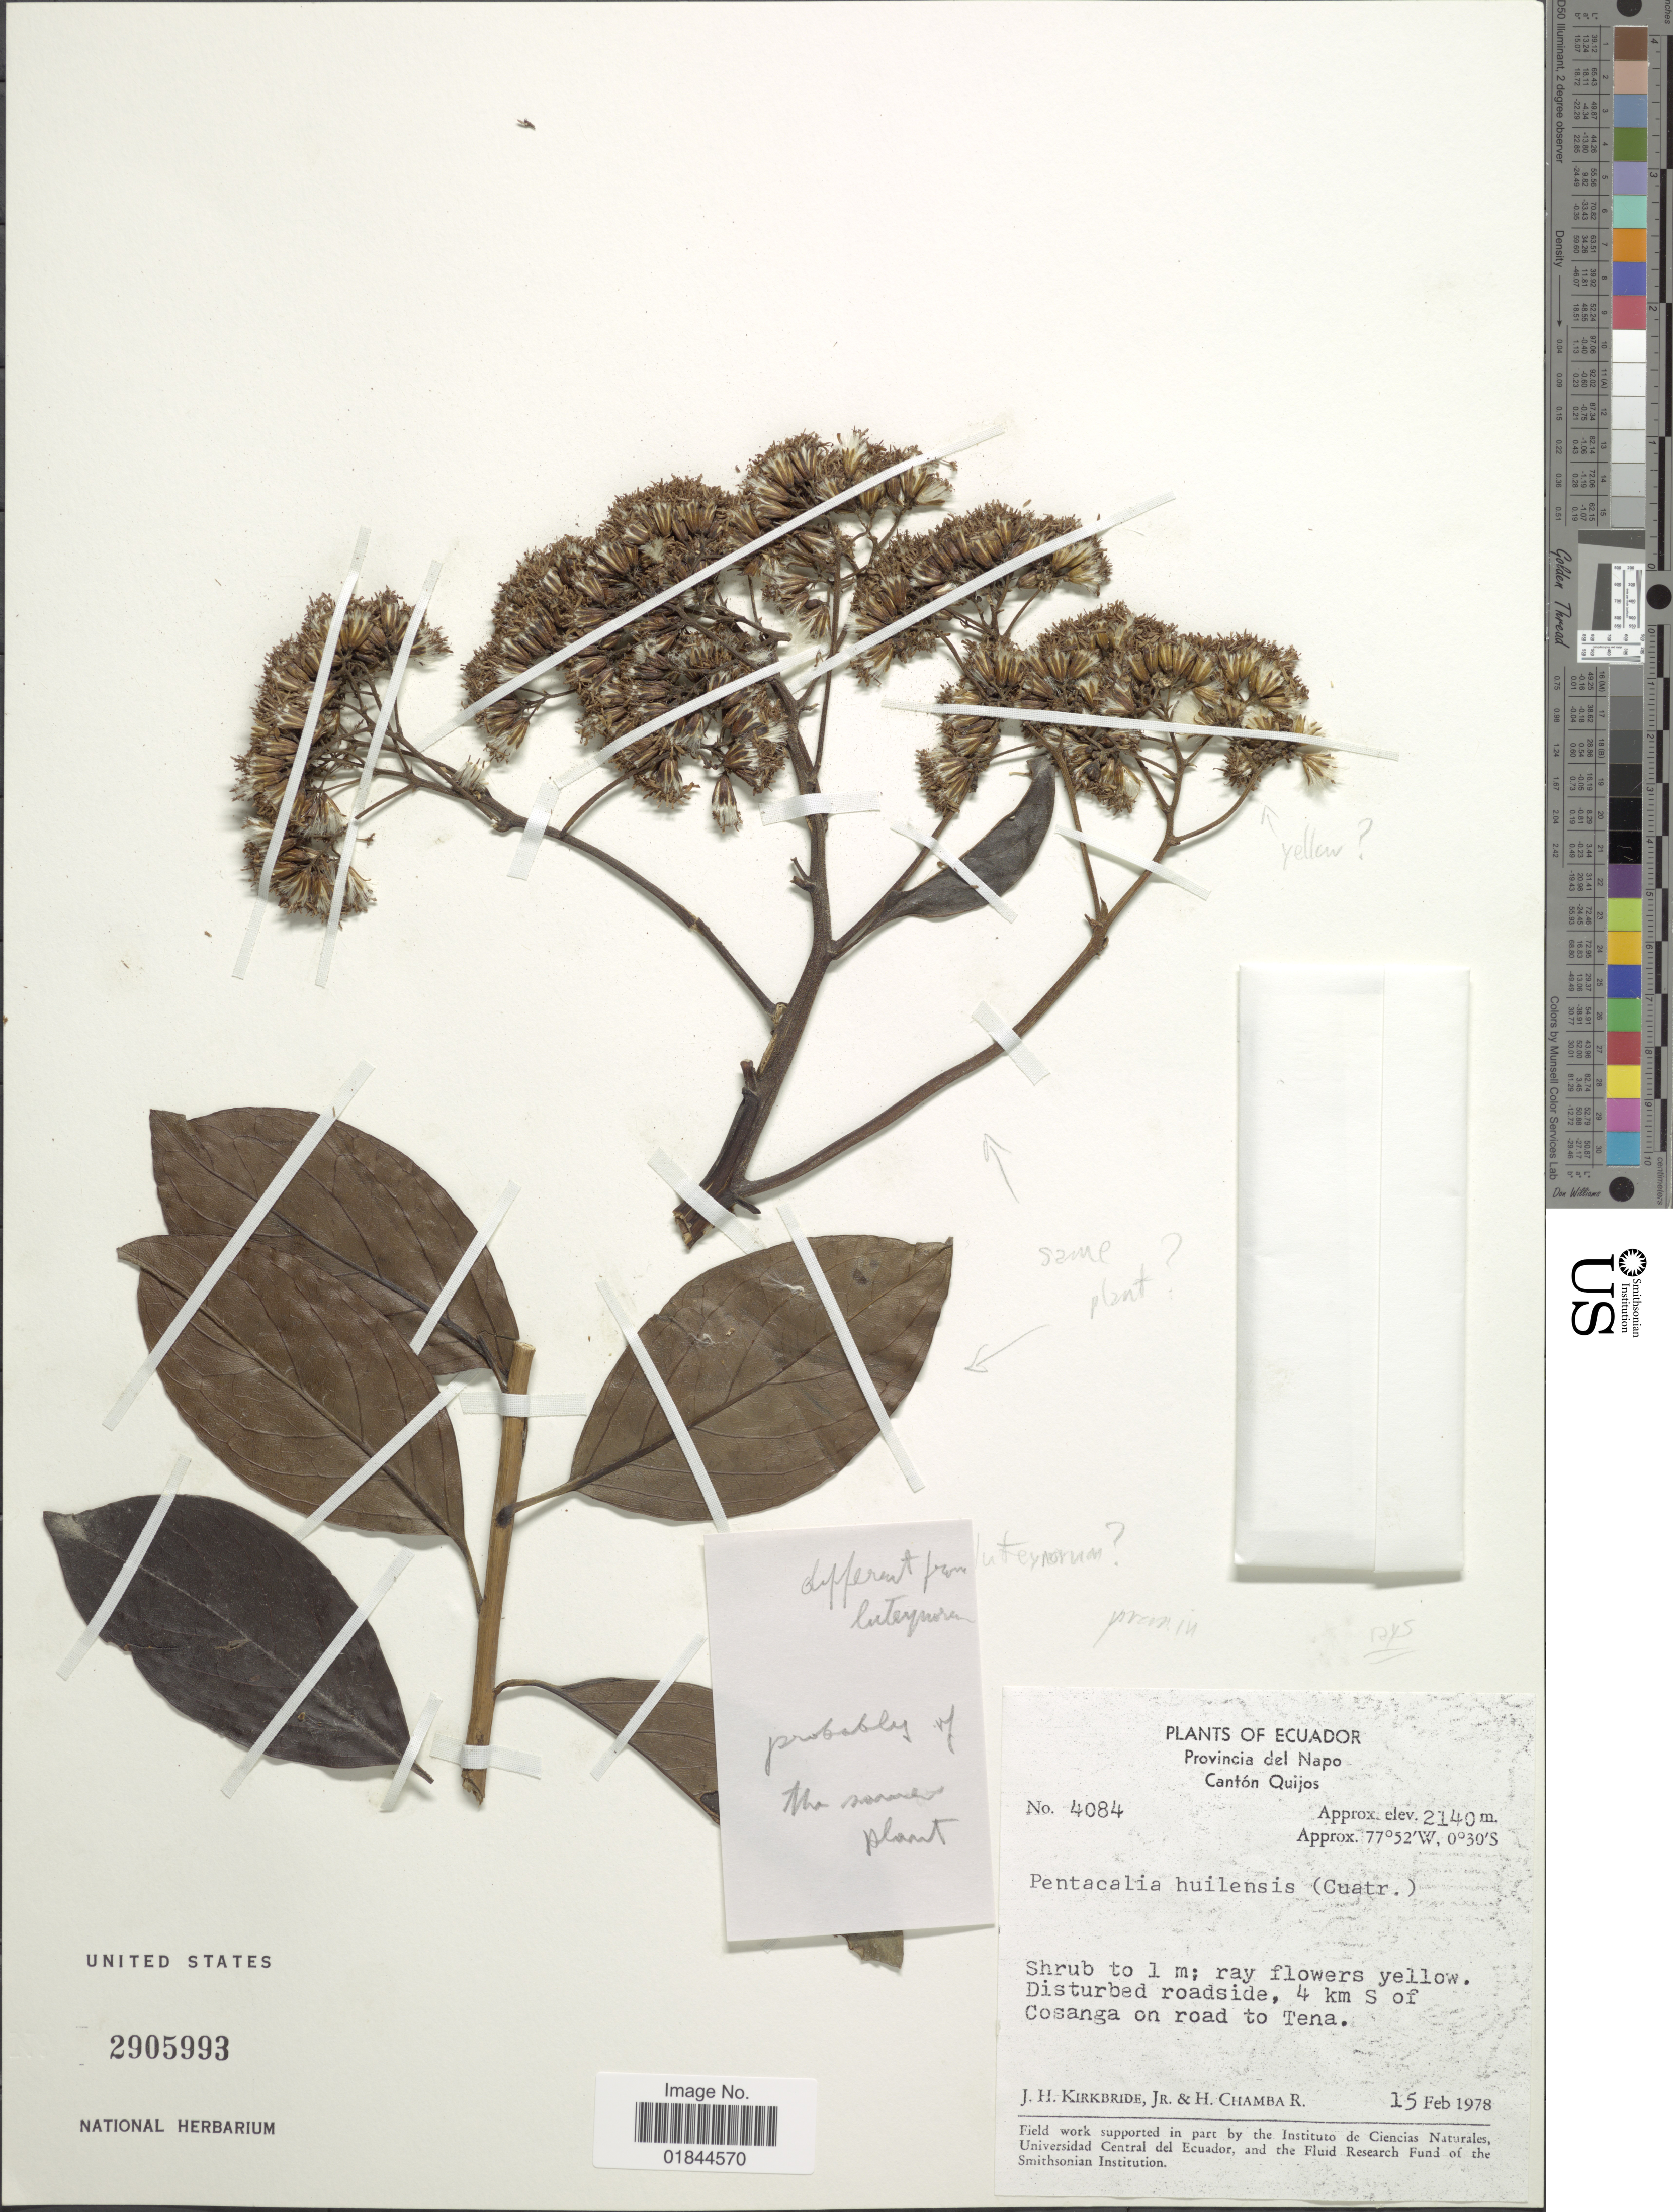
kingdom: Plantae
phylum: Tracheophyta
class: Magnoliopsida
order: Asterales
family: Asteraceae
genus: Pentacalia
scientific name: Pentacalia luteynorum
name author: H. Rob. & Cuatrec.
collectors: J. H. Kirkbride & H. Chamba-R.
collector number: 4084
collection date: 1978-02-15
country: Ecuador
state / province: Napo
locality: Canton Quijos, 4 km S of Cosanga on road to Tena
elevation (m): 2140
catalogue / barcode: US 2905993